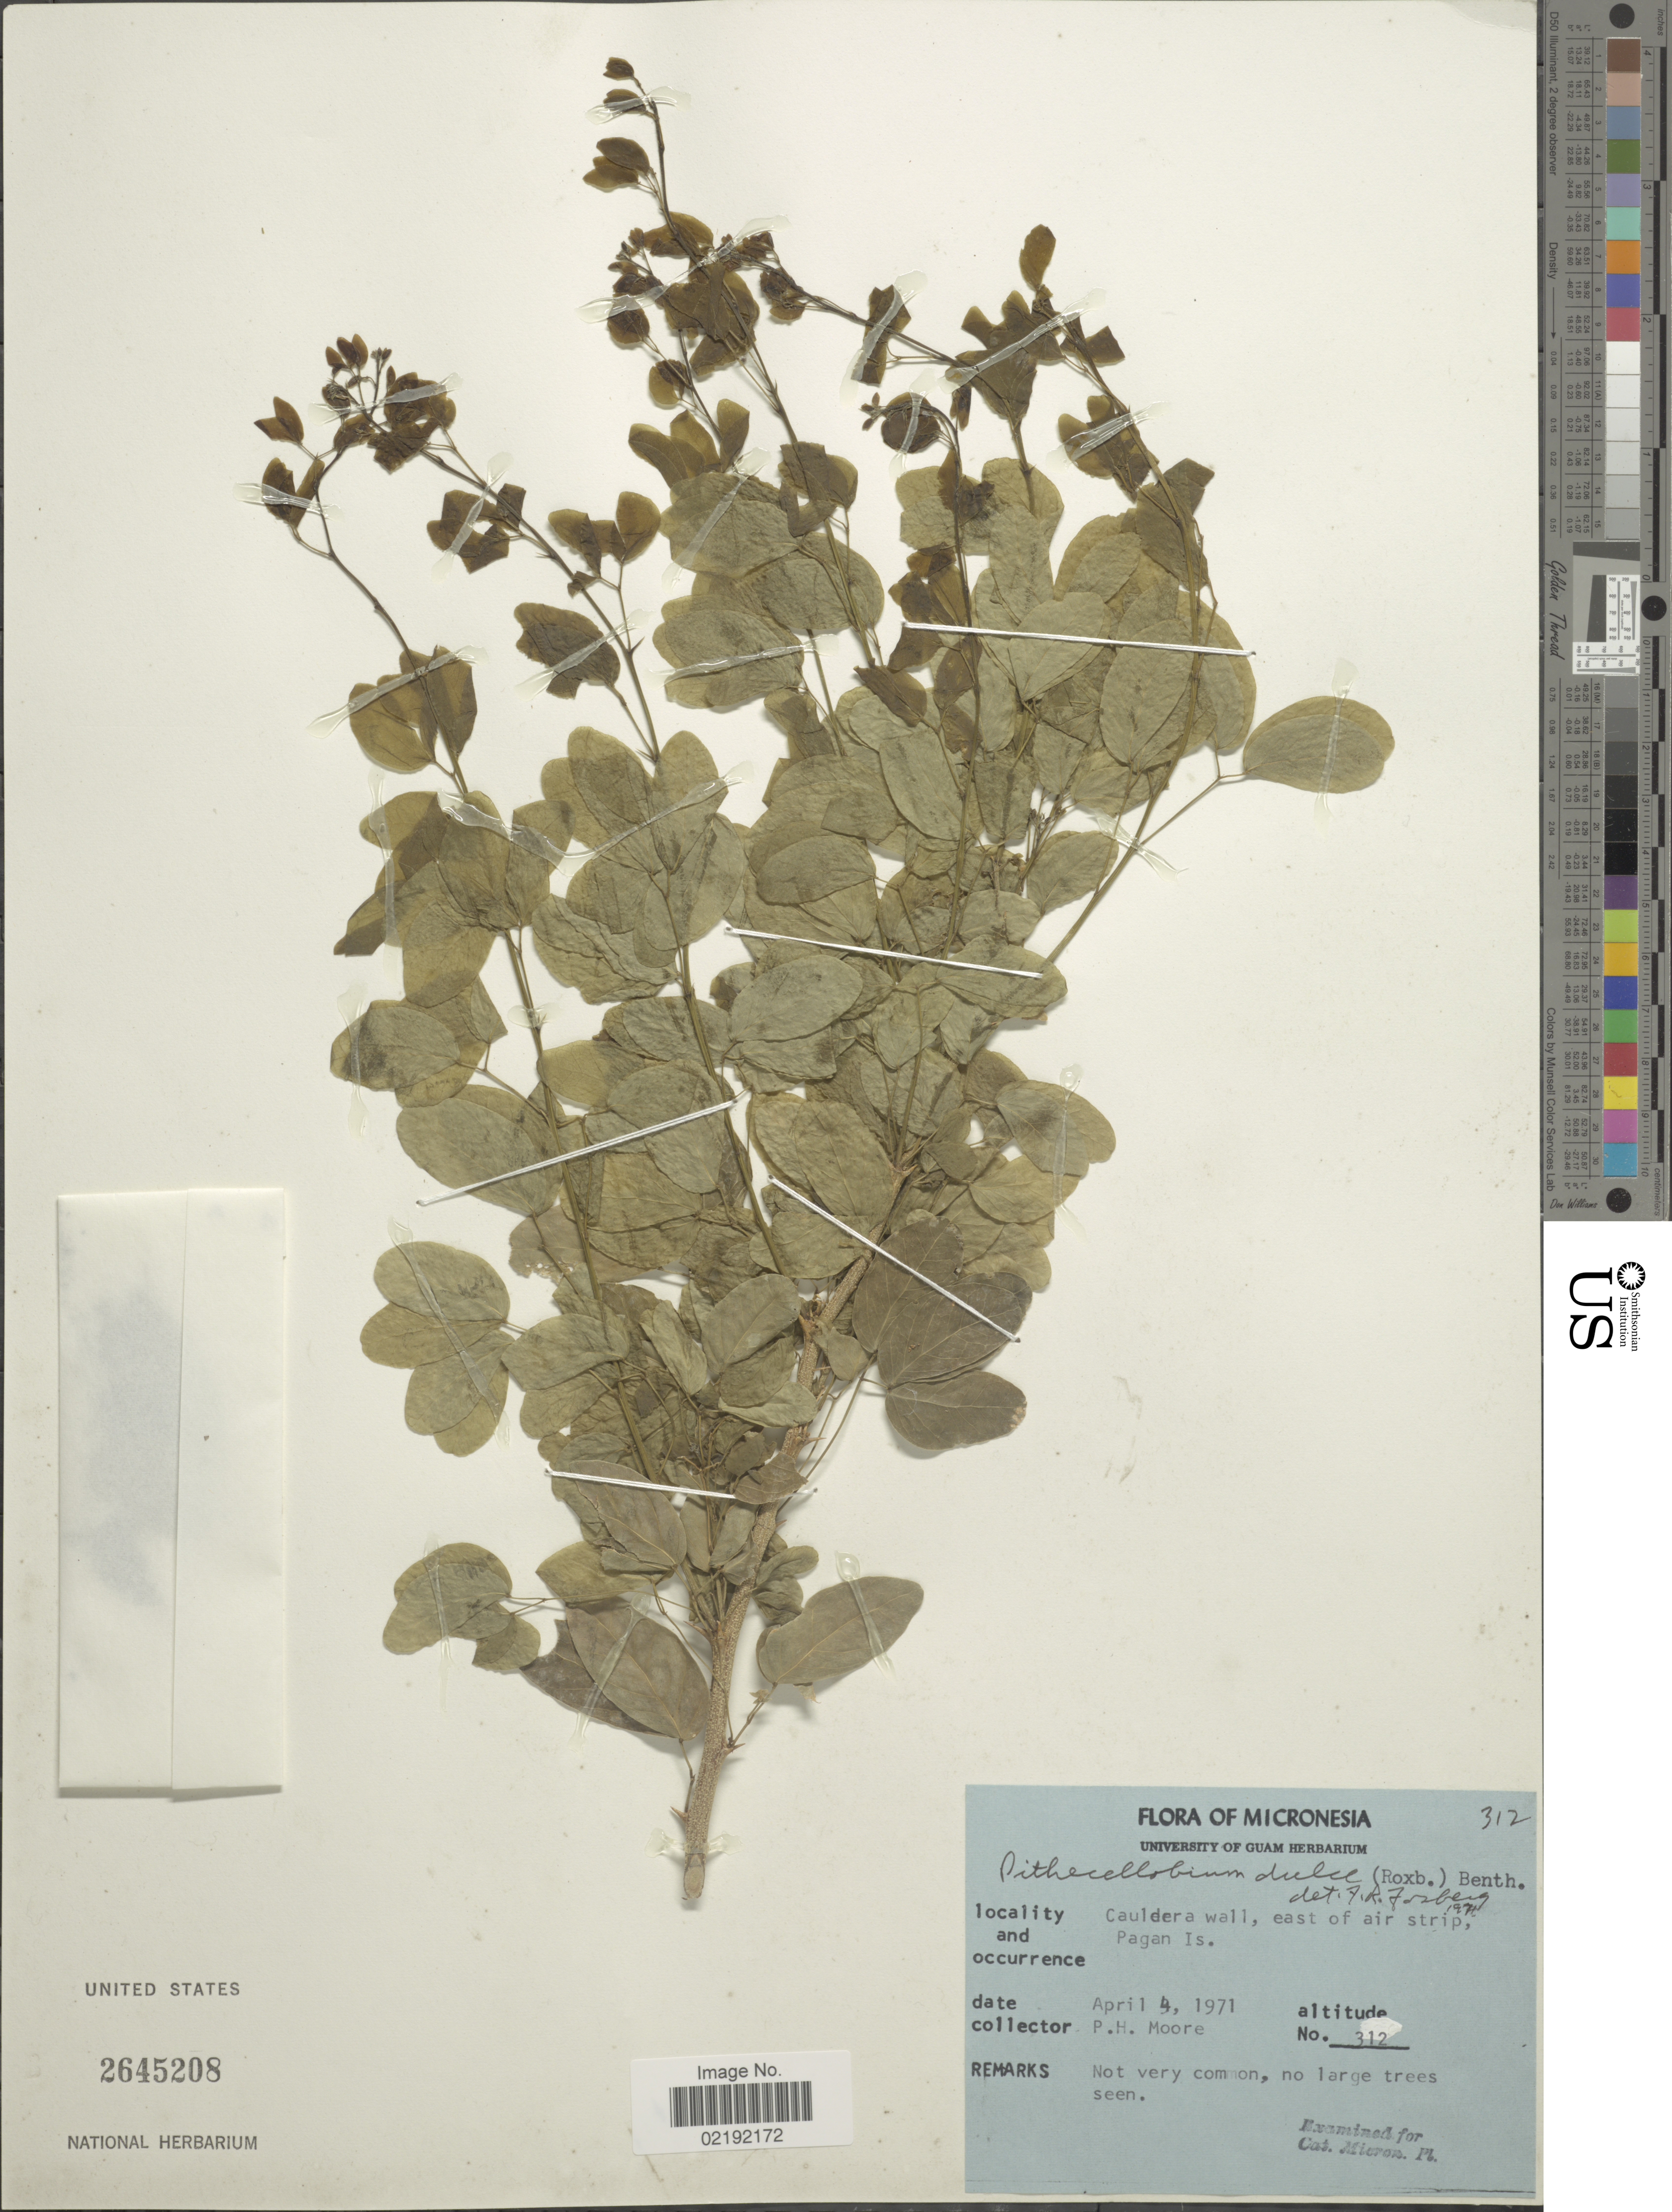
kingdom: Plantae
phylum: Tracheophyta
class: Magnoliopsida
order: Fabales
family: Fabaceae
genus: Pithecellobium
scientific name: Pithecellobium dulce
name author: (Roxb.) Benth.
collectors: P. H. Moore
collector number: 312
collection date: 1971-04-04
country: Northern Mariana Islands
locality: Micronesia. Cauldera wall, east of air strip, Pagan Is.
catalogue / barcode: US 2645208